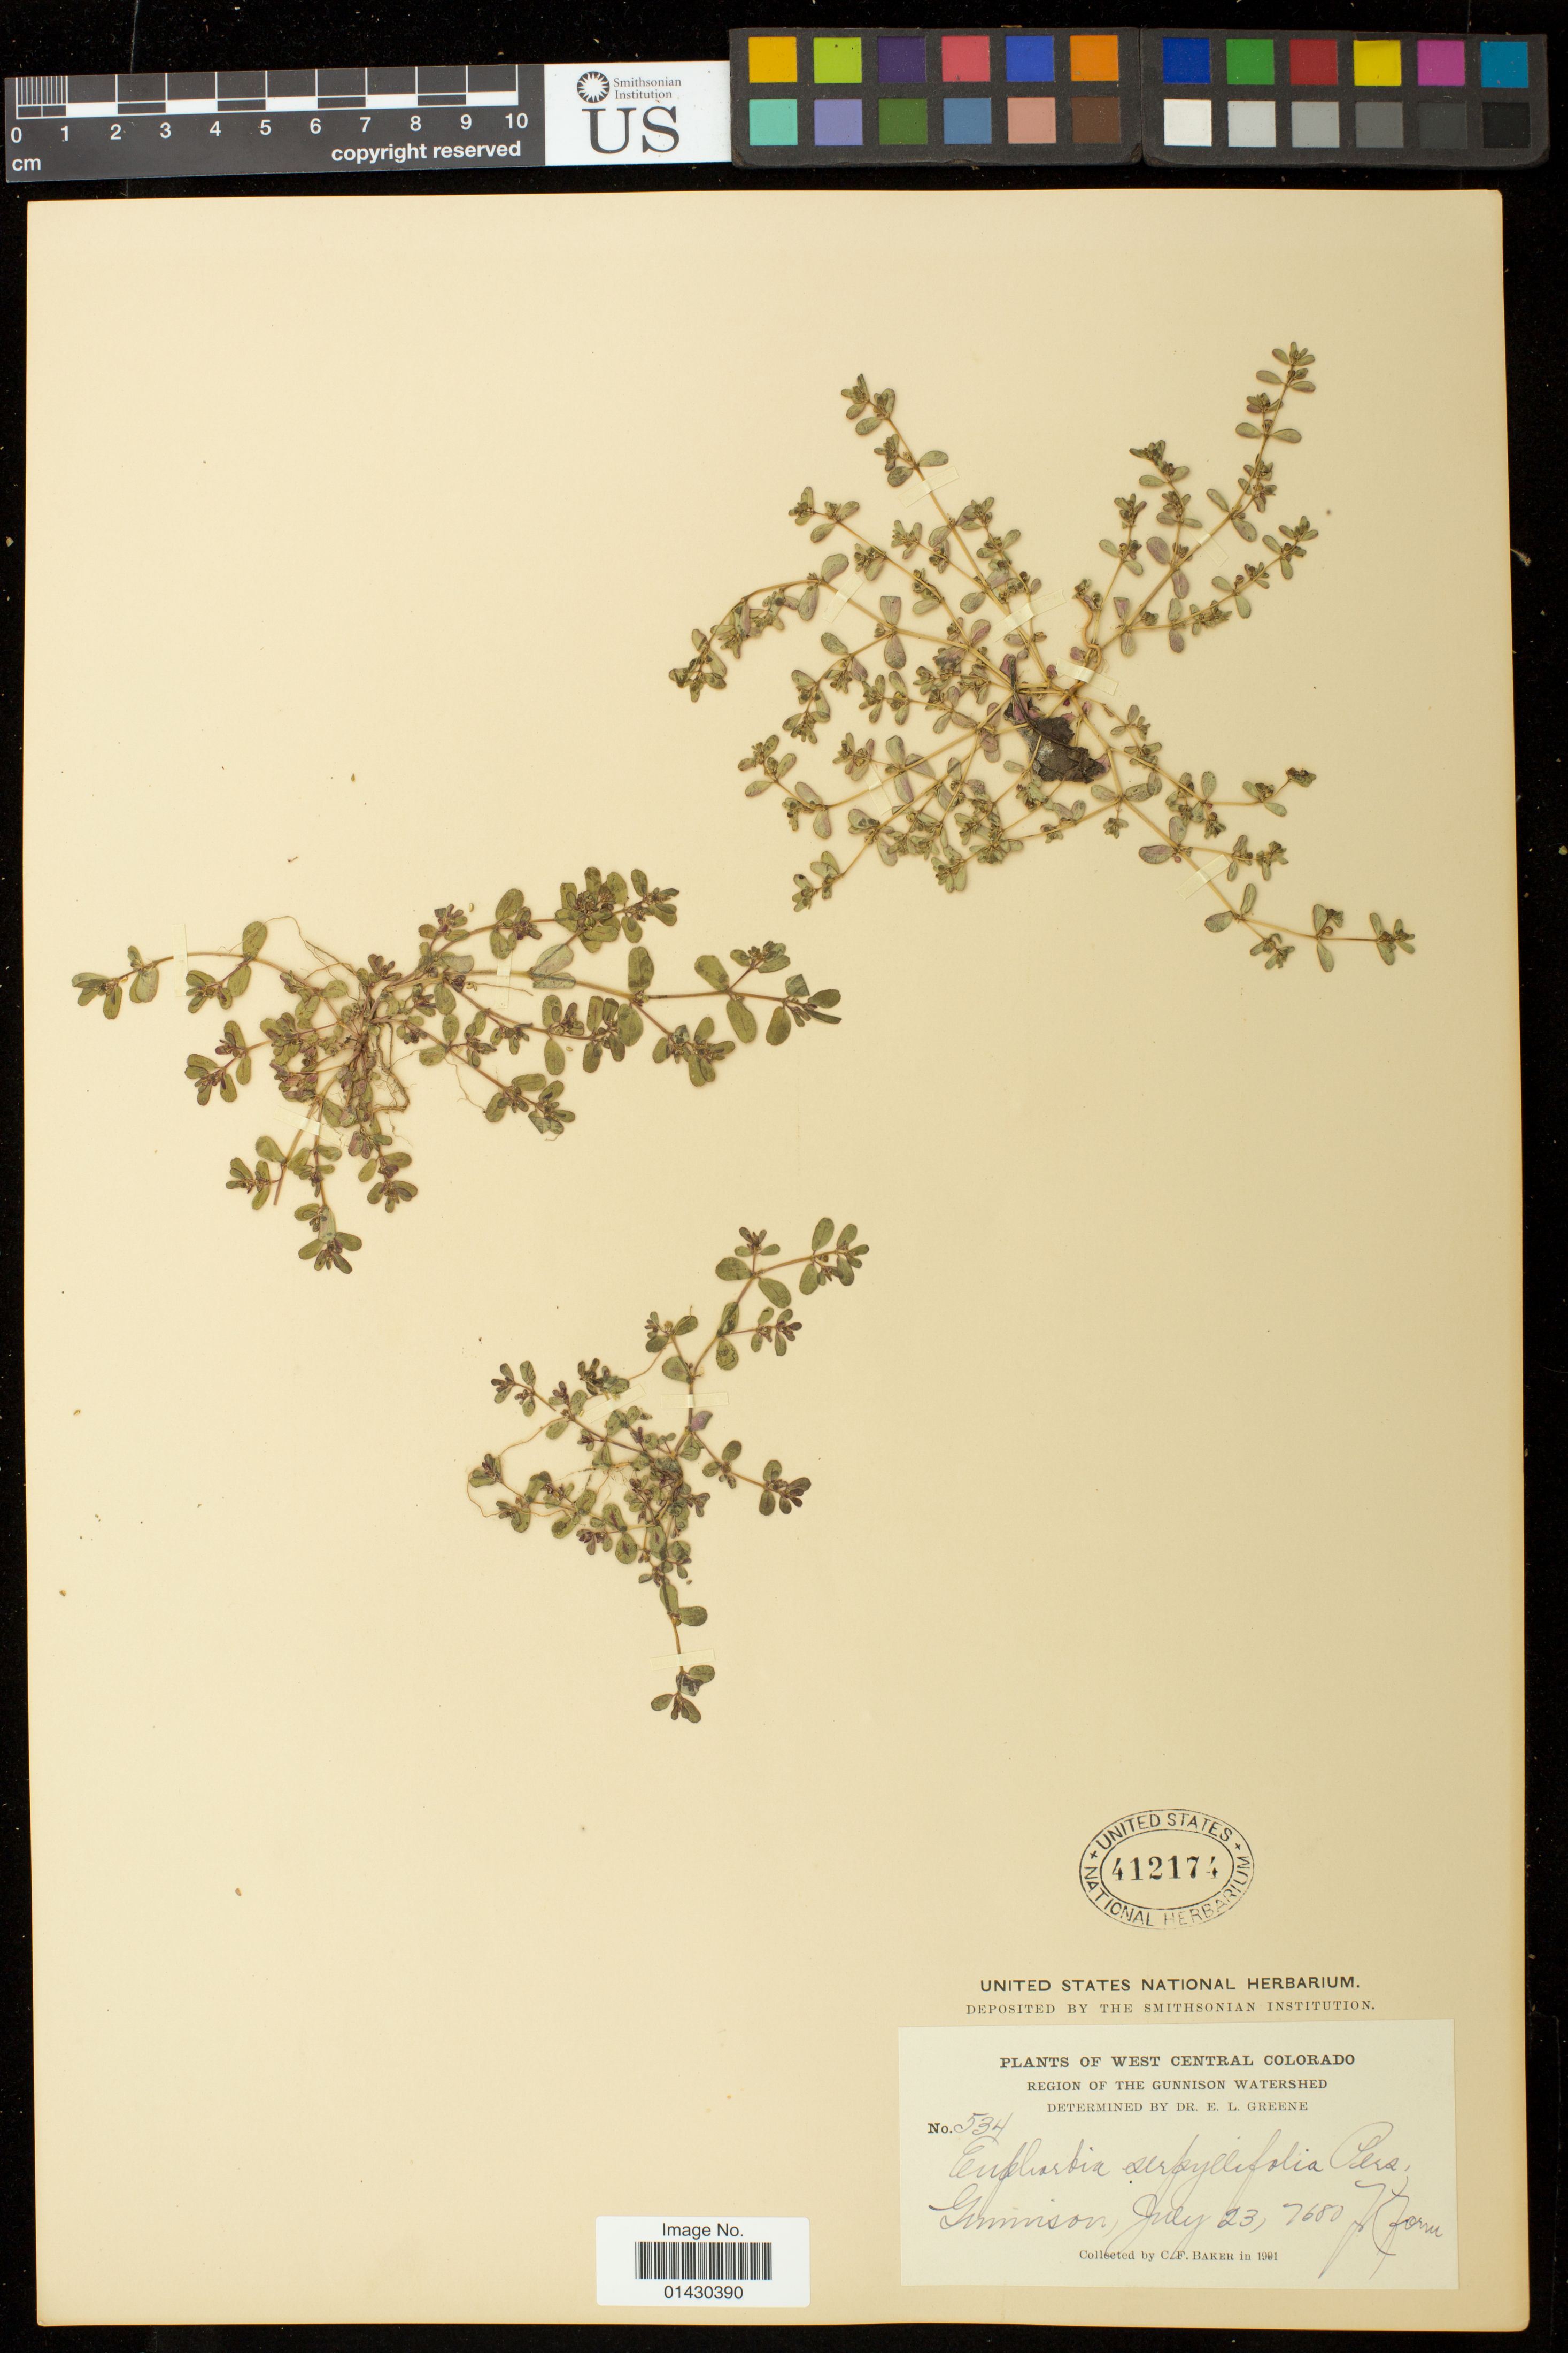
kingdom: Plantae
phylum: Tracheophyta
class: Magnoliopsida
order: Malpighiales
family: Euphorbiaceae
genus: Euphorbia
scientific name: Euphorbia serpillifolia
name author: Pers.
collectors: C. F. Baker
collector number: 534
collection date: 1901-07-23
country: United States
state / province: Colorado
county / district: Gunnison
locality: Gunnison Watershed Region; Gunnison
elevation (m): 2341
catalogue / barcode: US 412174